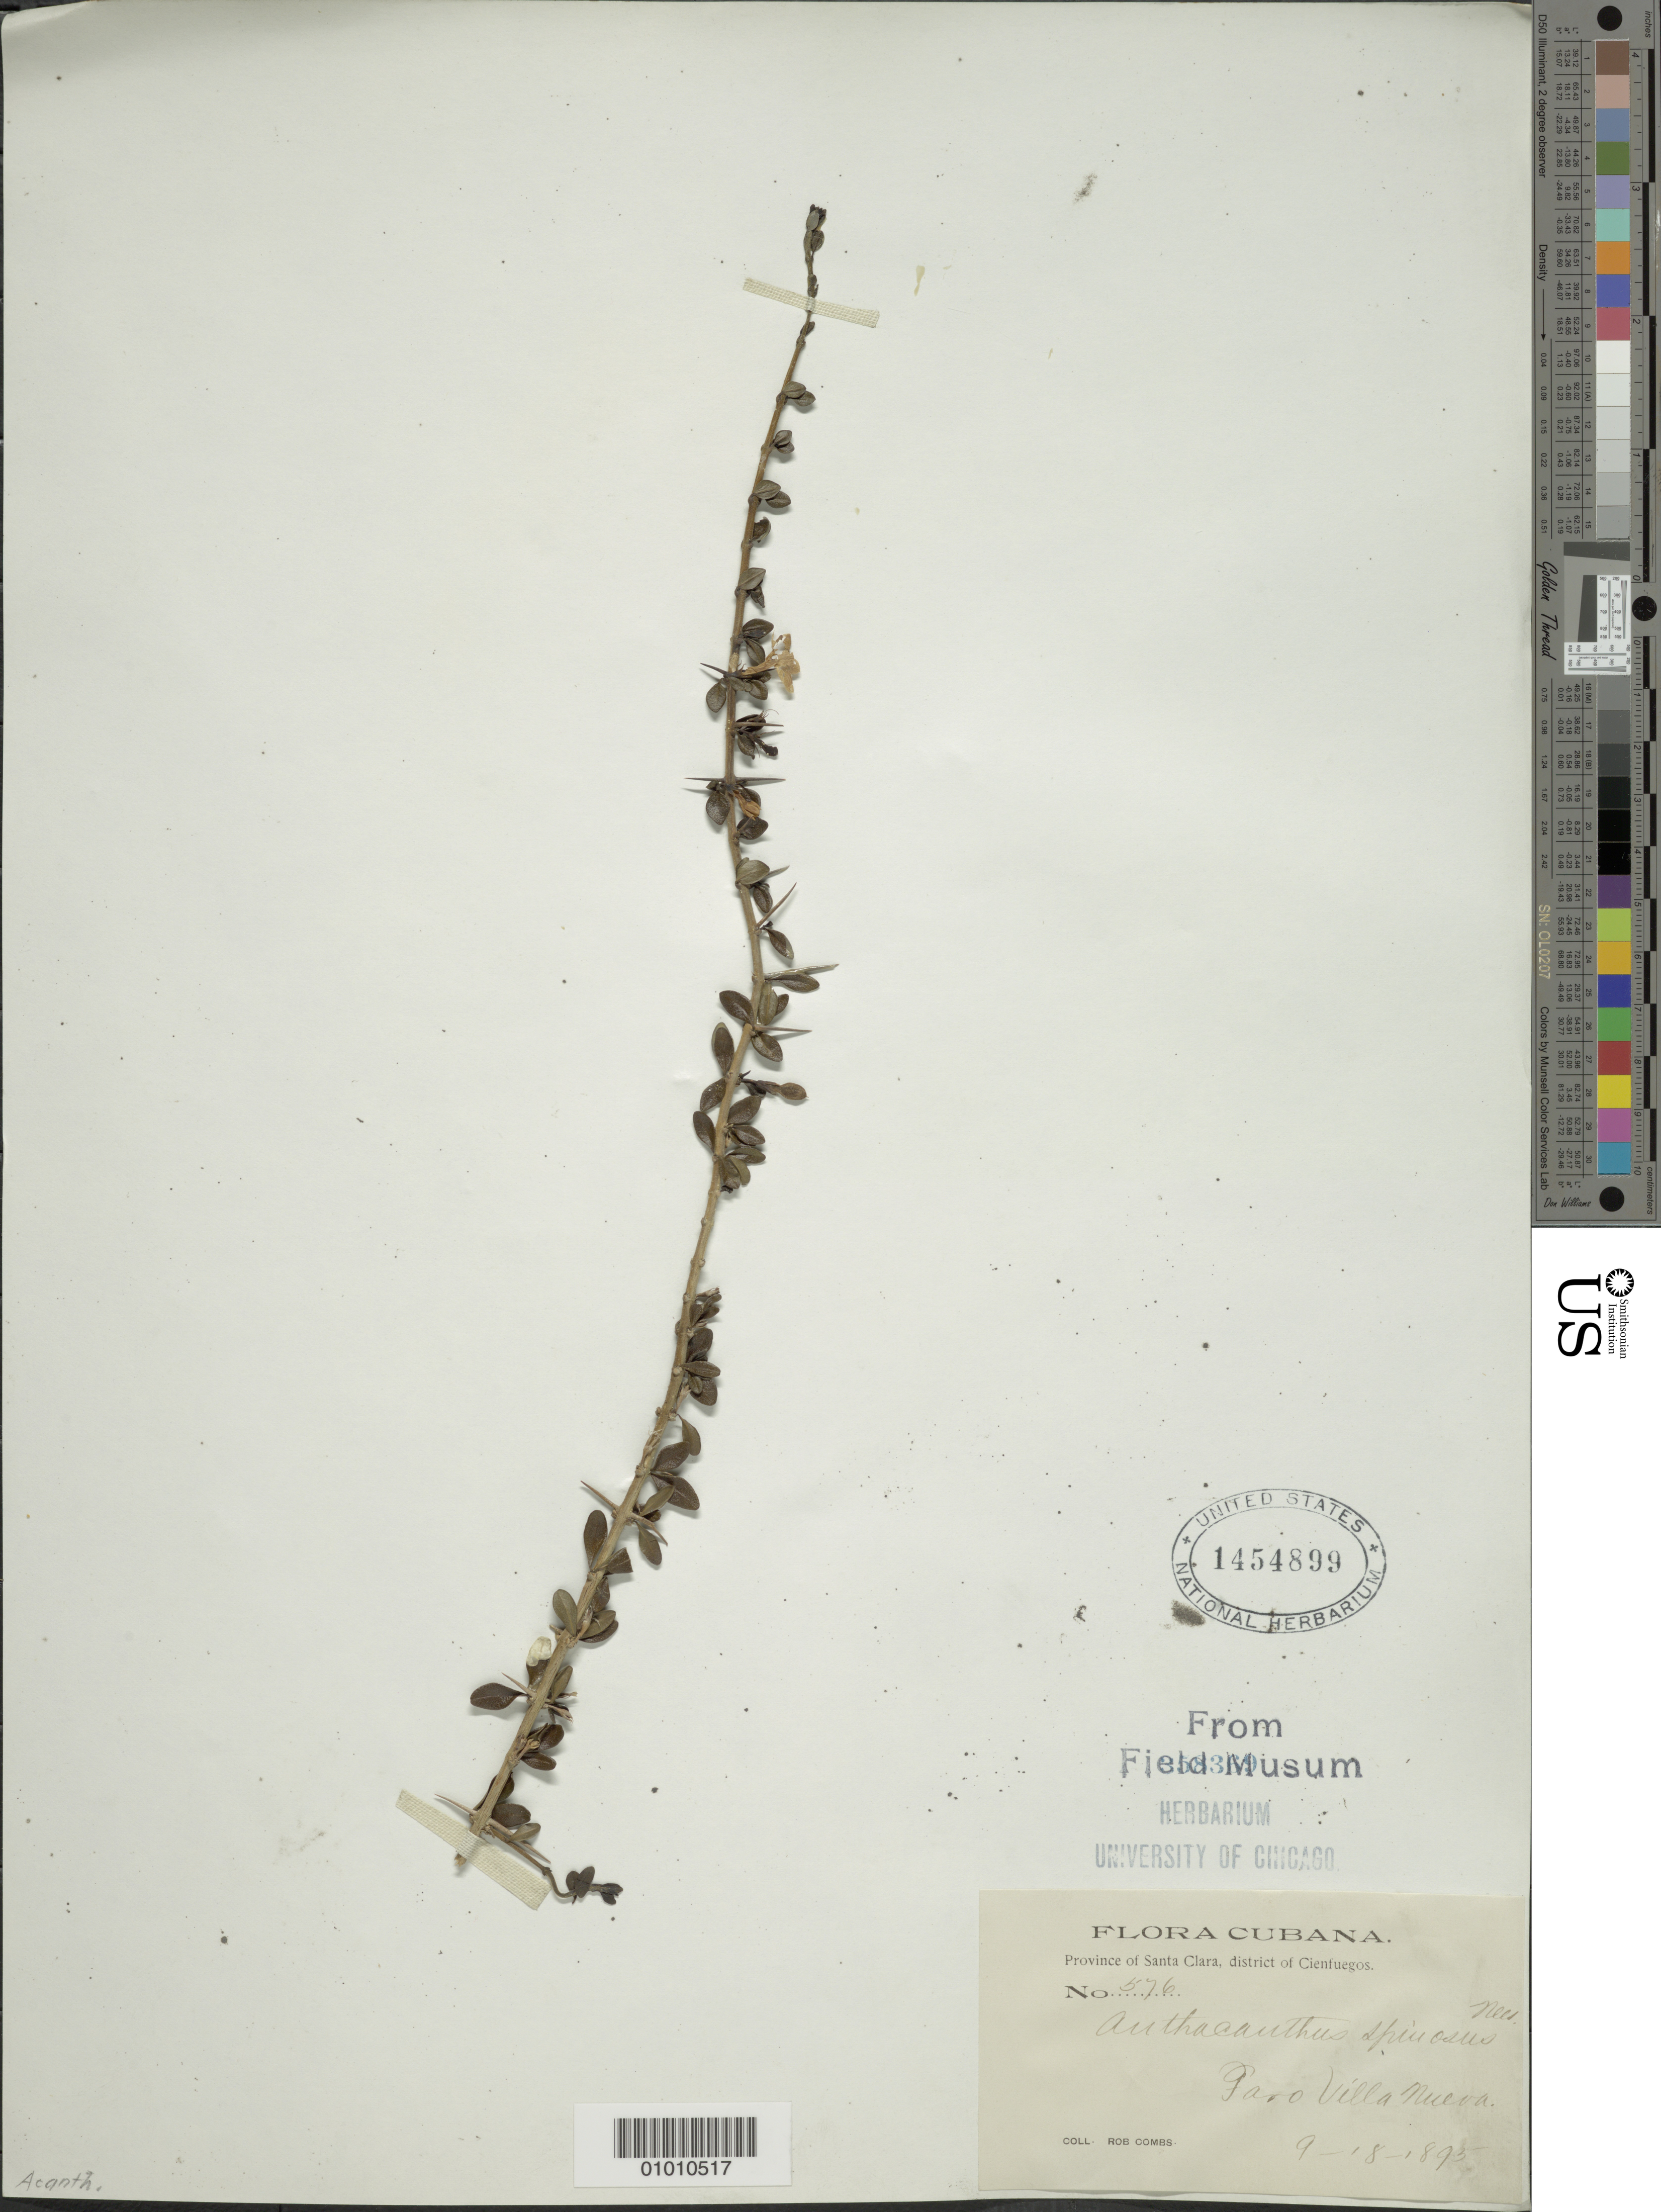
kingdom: Plantae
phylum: Tracheophyta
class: Magnoliopsida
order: Lamiales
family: Acanthaceae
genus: Oplonia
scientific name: Oplonia spinosa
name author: Raf.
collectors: R. Combs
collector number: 576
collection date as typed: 19 Sep 1895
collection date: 1895-09-18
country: Cuba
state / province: Santa Clara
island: Cuba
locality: Paro Villa Nueva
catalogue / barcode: US 1454899